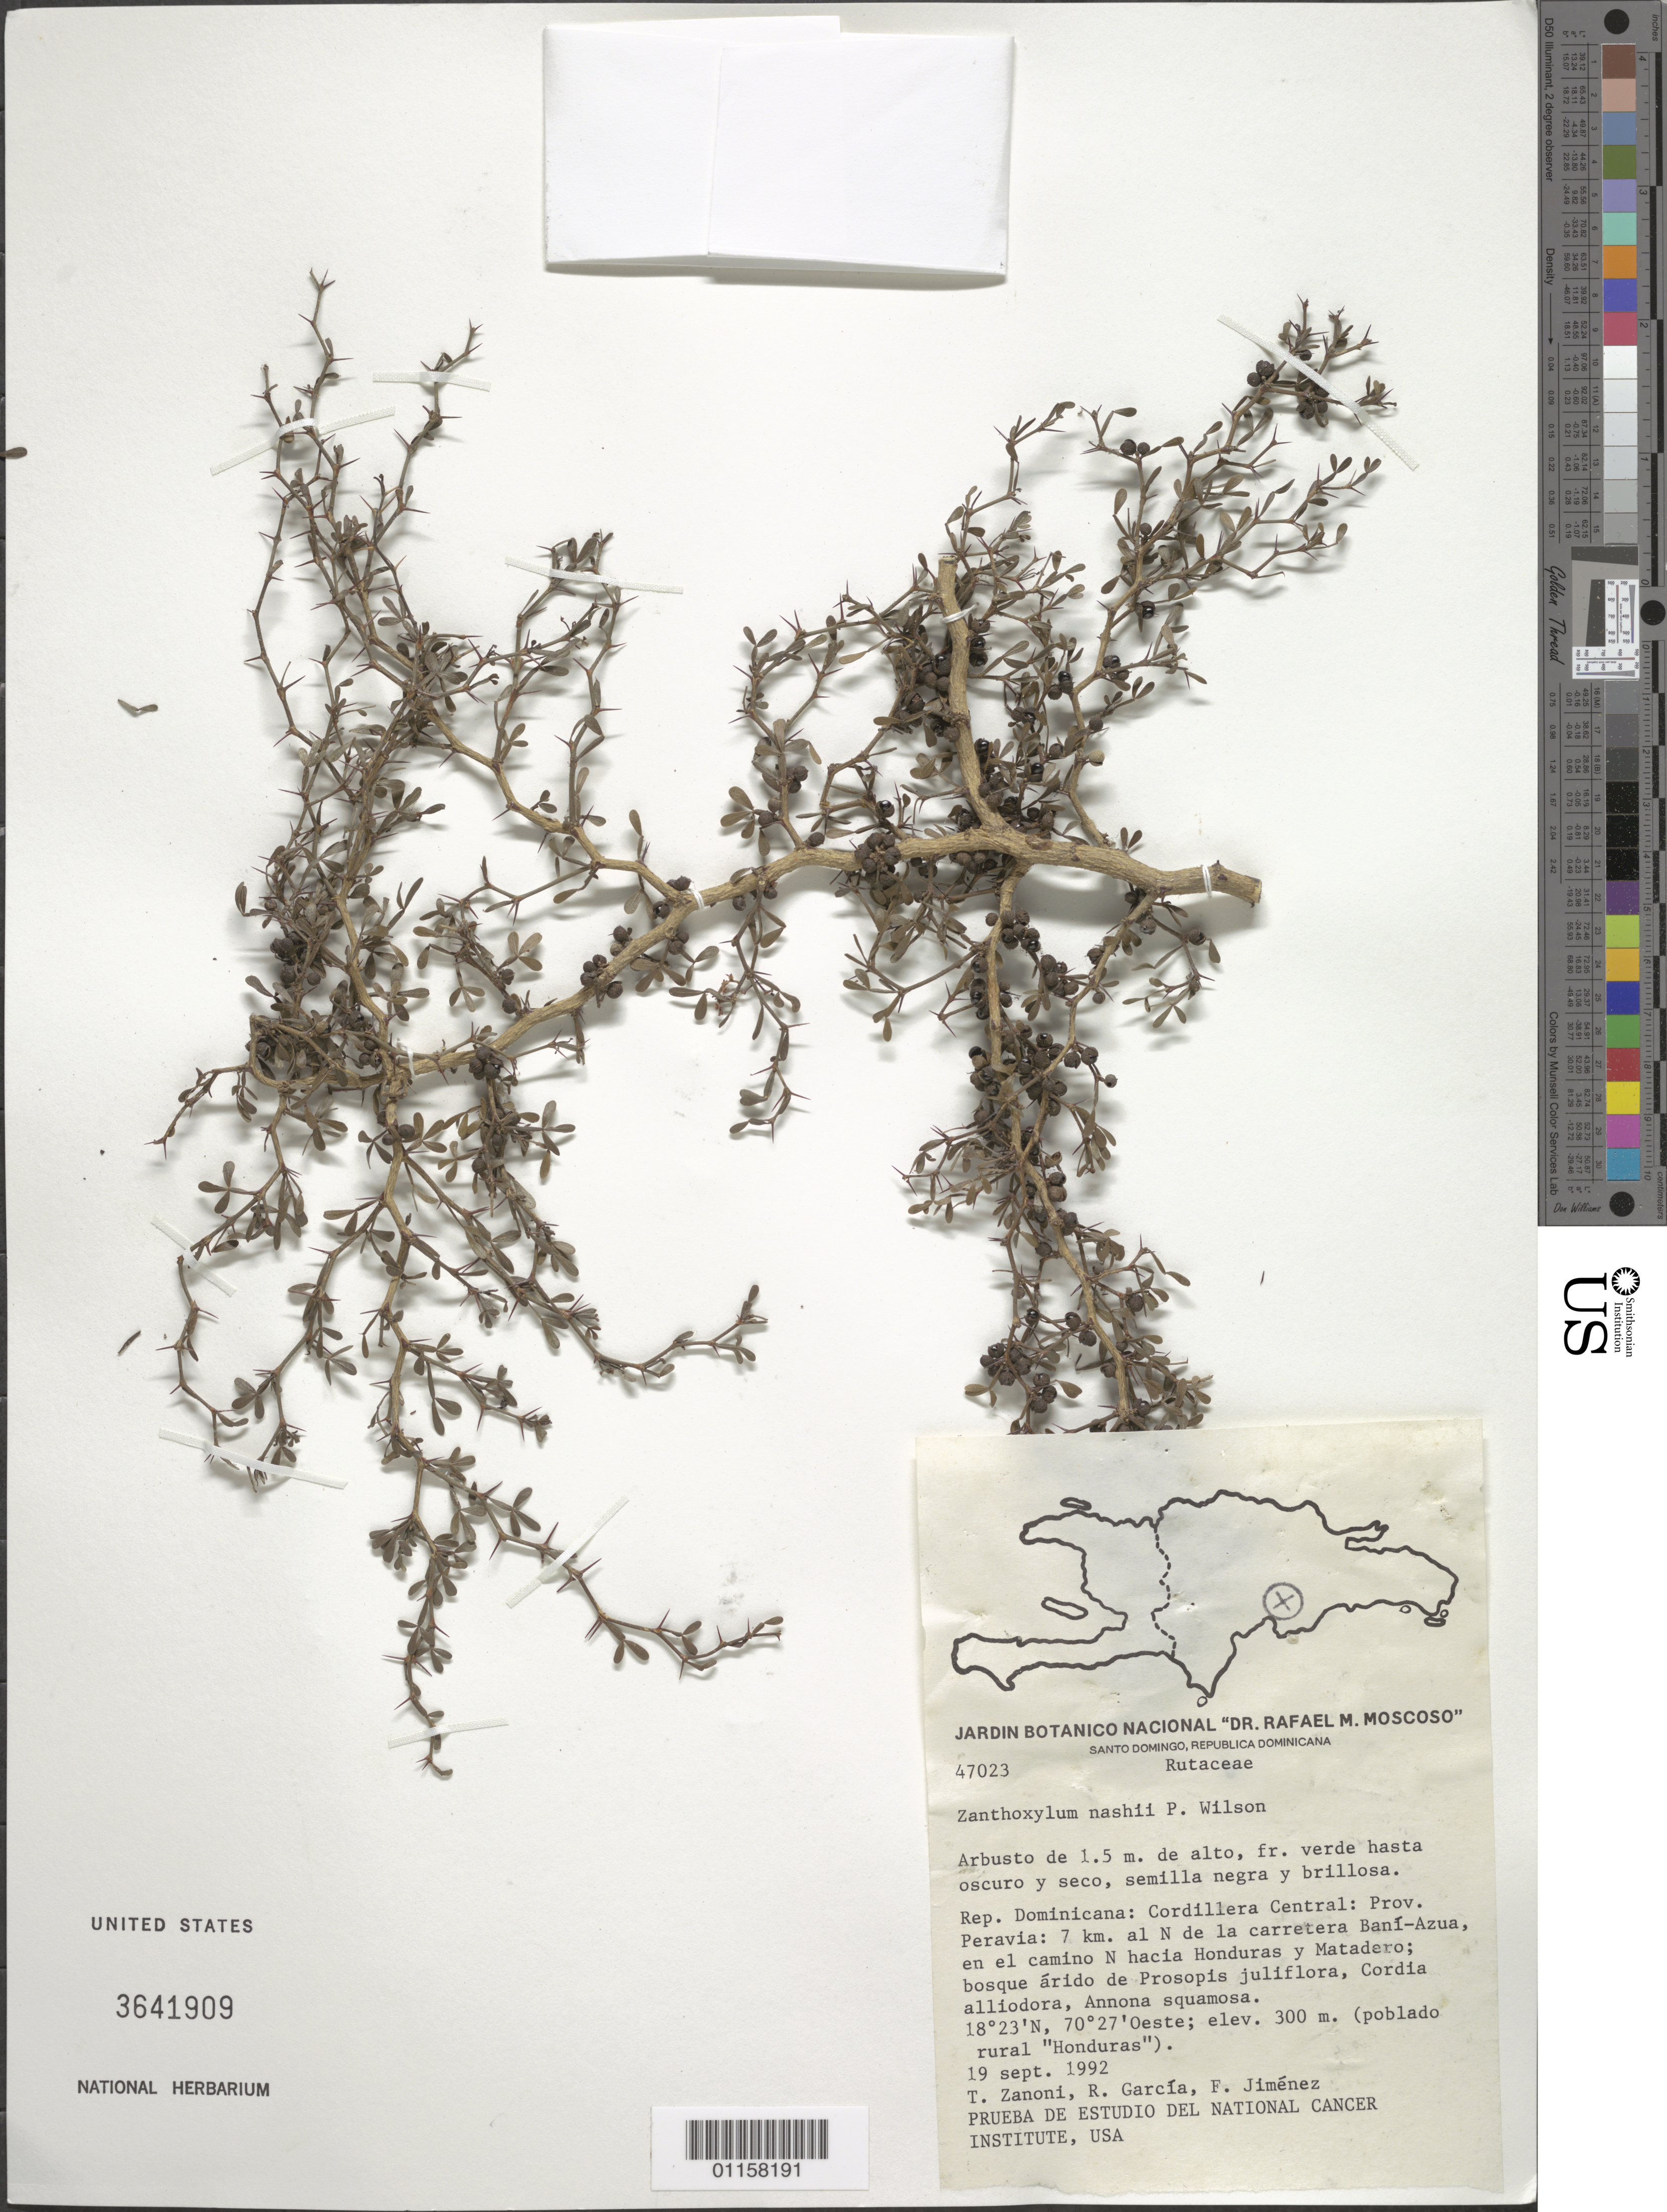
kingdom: Plantae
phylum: Tracheophyta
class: Magnoliopsida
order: Sapindales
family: Rutaceae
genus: Zanthoxylum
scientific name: Zanthoxylum nashii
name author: P. Wilson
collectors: T. A. Zanoni, R. García & F. Jiménez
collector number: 47023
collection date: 1992-09-19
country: Dominican Republic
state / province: Peravia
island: Hispaniola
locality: Cordillera Central; 7 km al N de la carretera Baní-Azua, en el camino N hacia Honduras y Matadero.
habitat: Bosque árido Prosopis juliflora, Cordia alliodora, Annona squamosa.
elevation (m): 300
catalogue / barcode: US 3641909